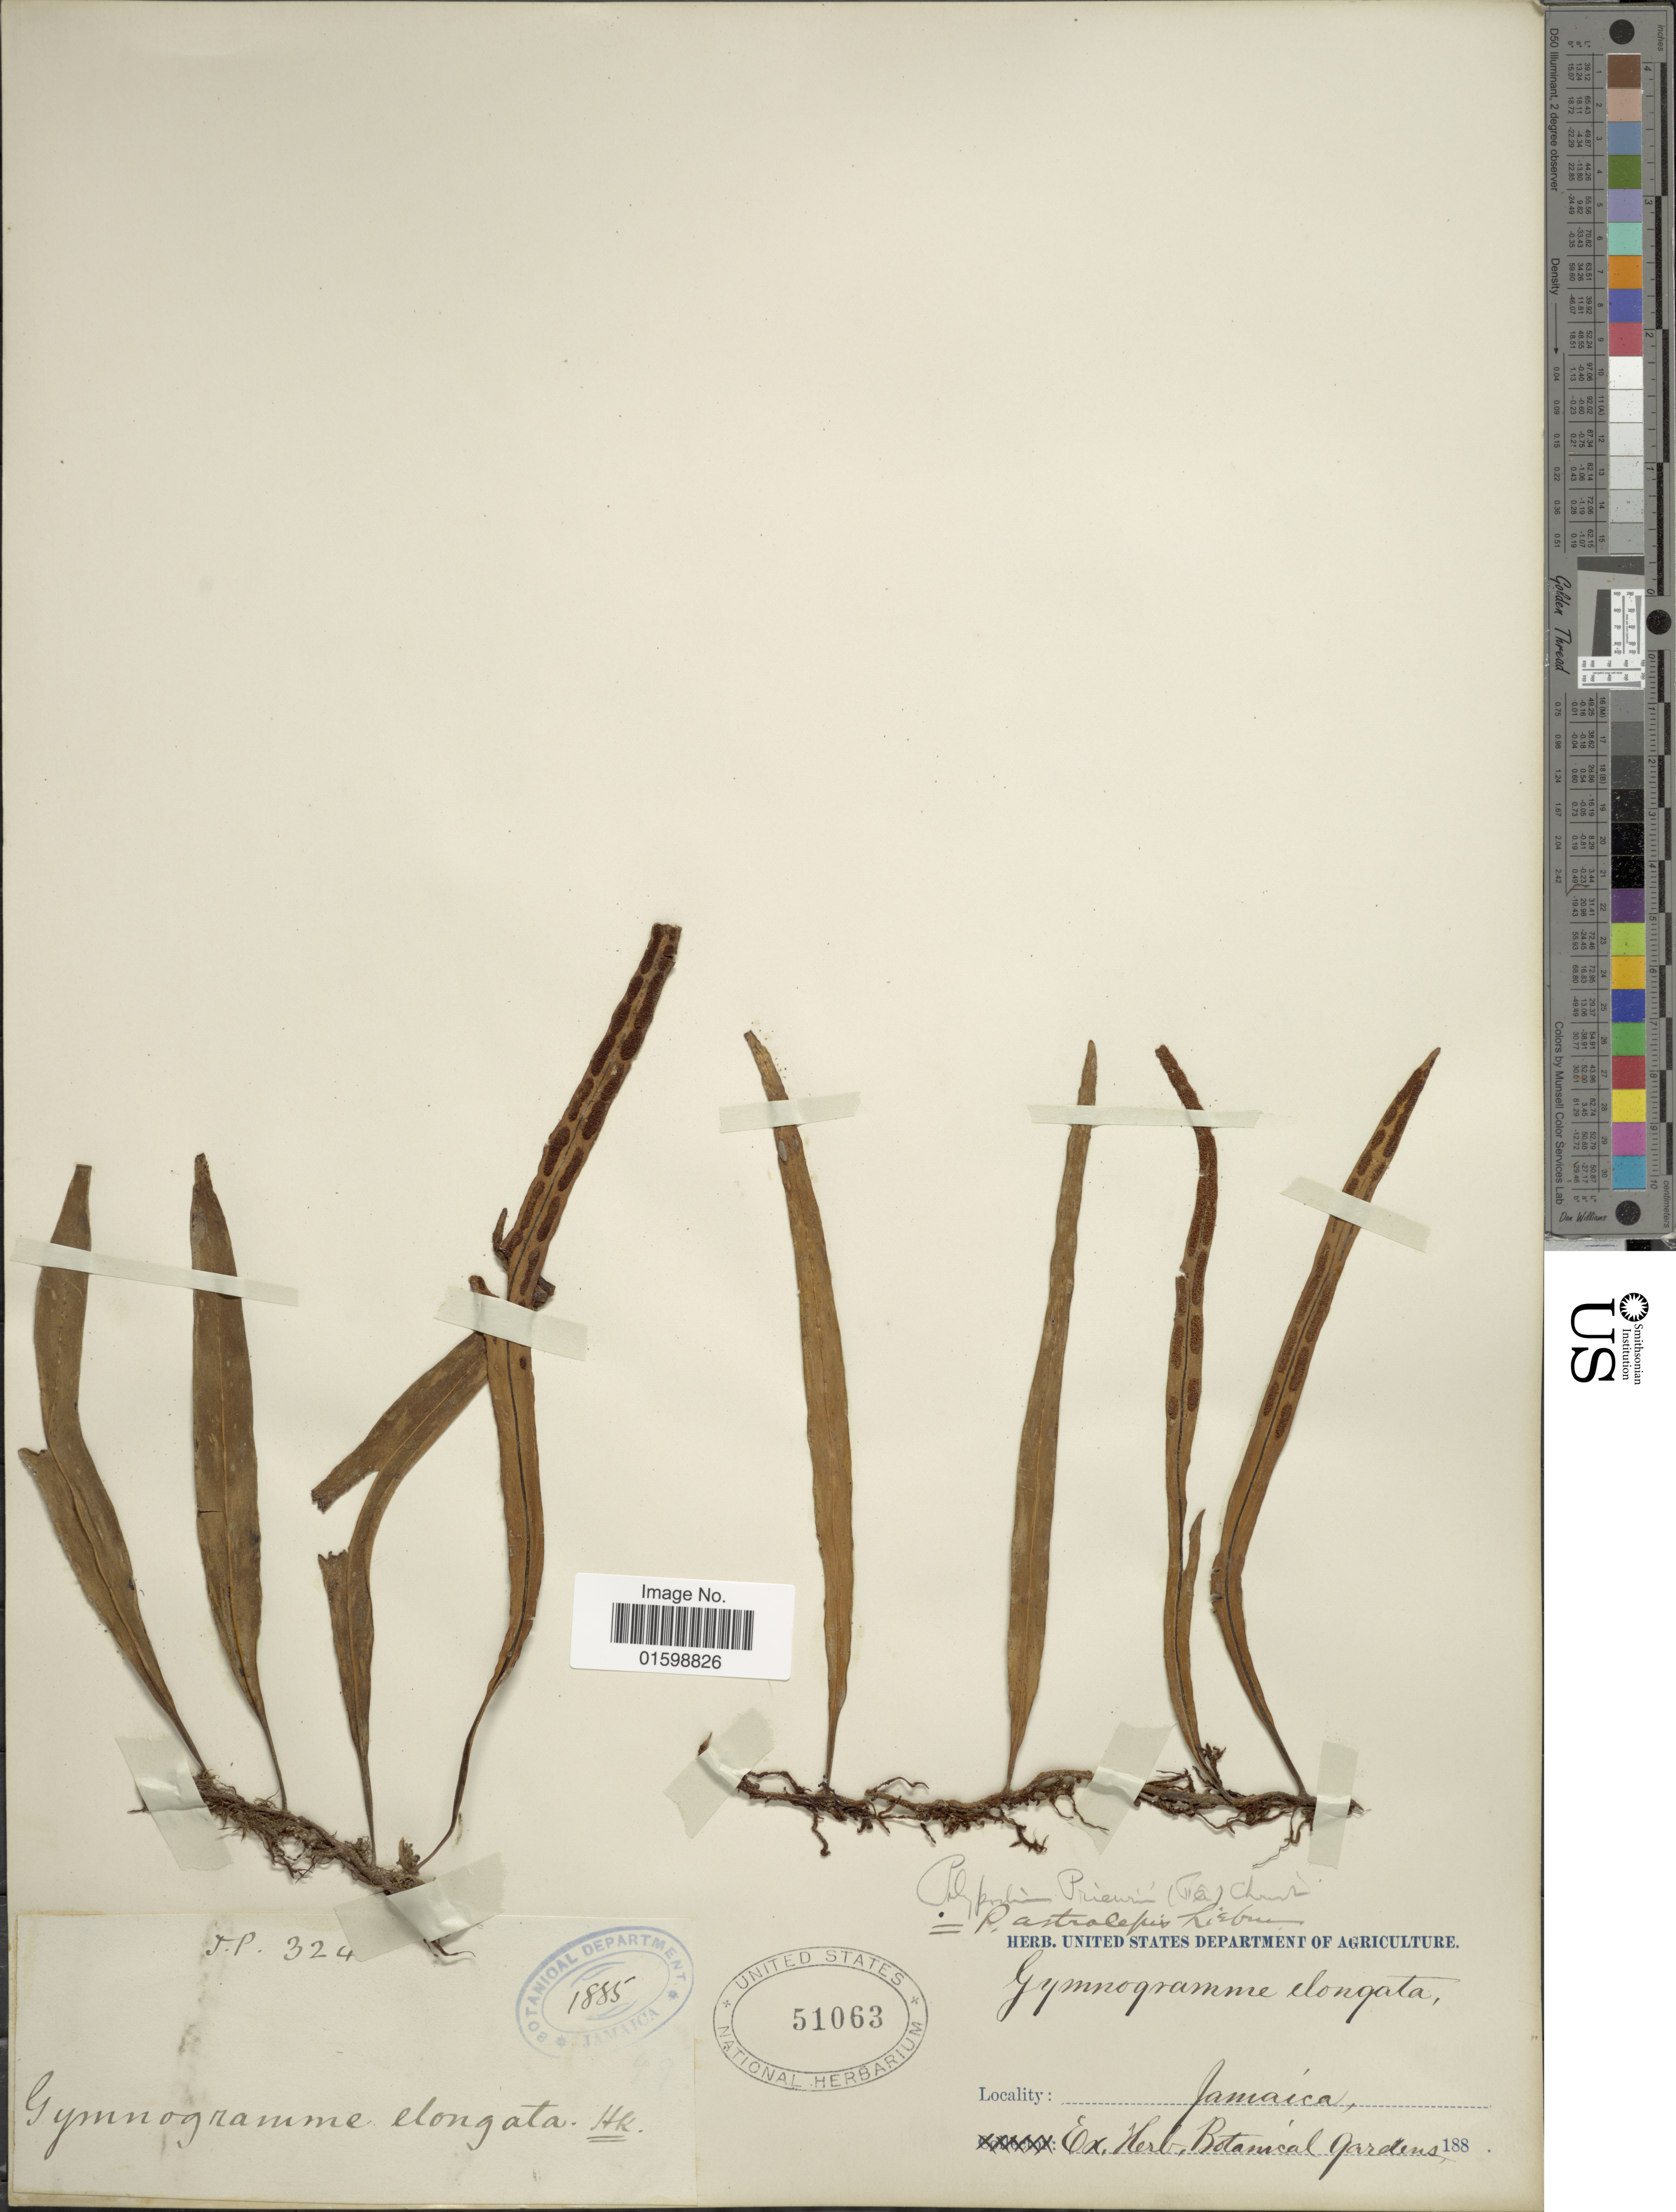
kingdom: Plantae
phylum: Tracheophyta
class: Polypodiopsida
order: Polypodiales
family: Polypodiaceae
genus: Pleopeltis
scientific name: Pleopeltis astrolepis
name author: (Liebm.) E. Fourn.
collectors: J. P.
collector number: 324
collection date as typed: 188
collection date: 1885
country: Jamaica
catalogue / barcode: US 51063